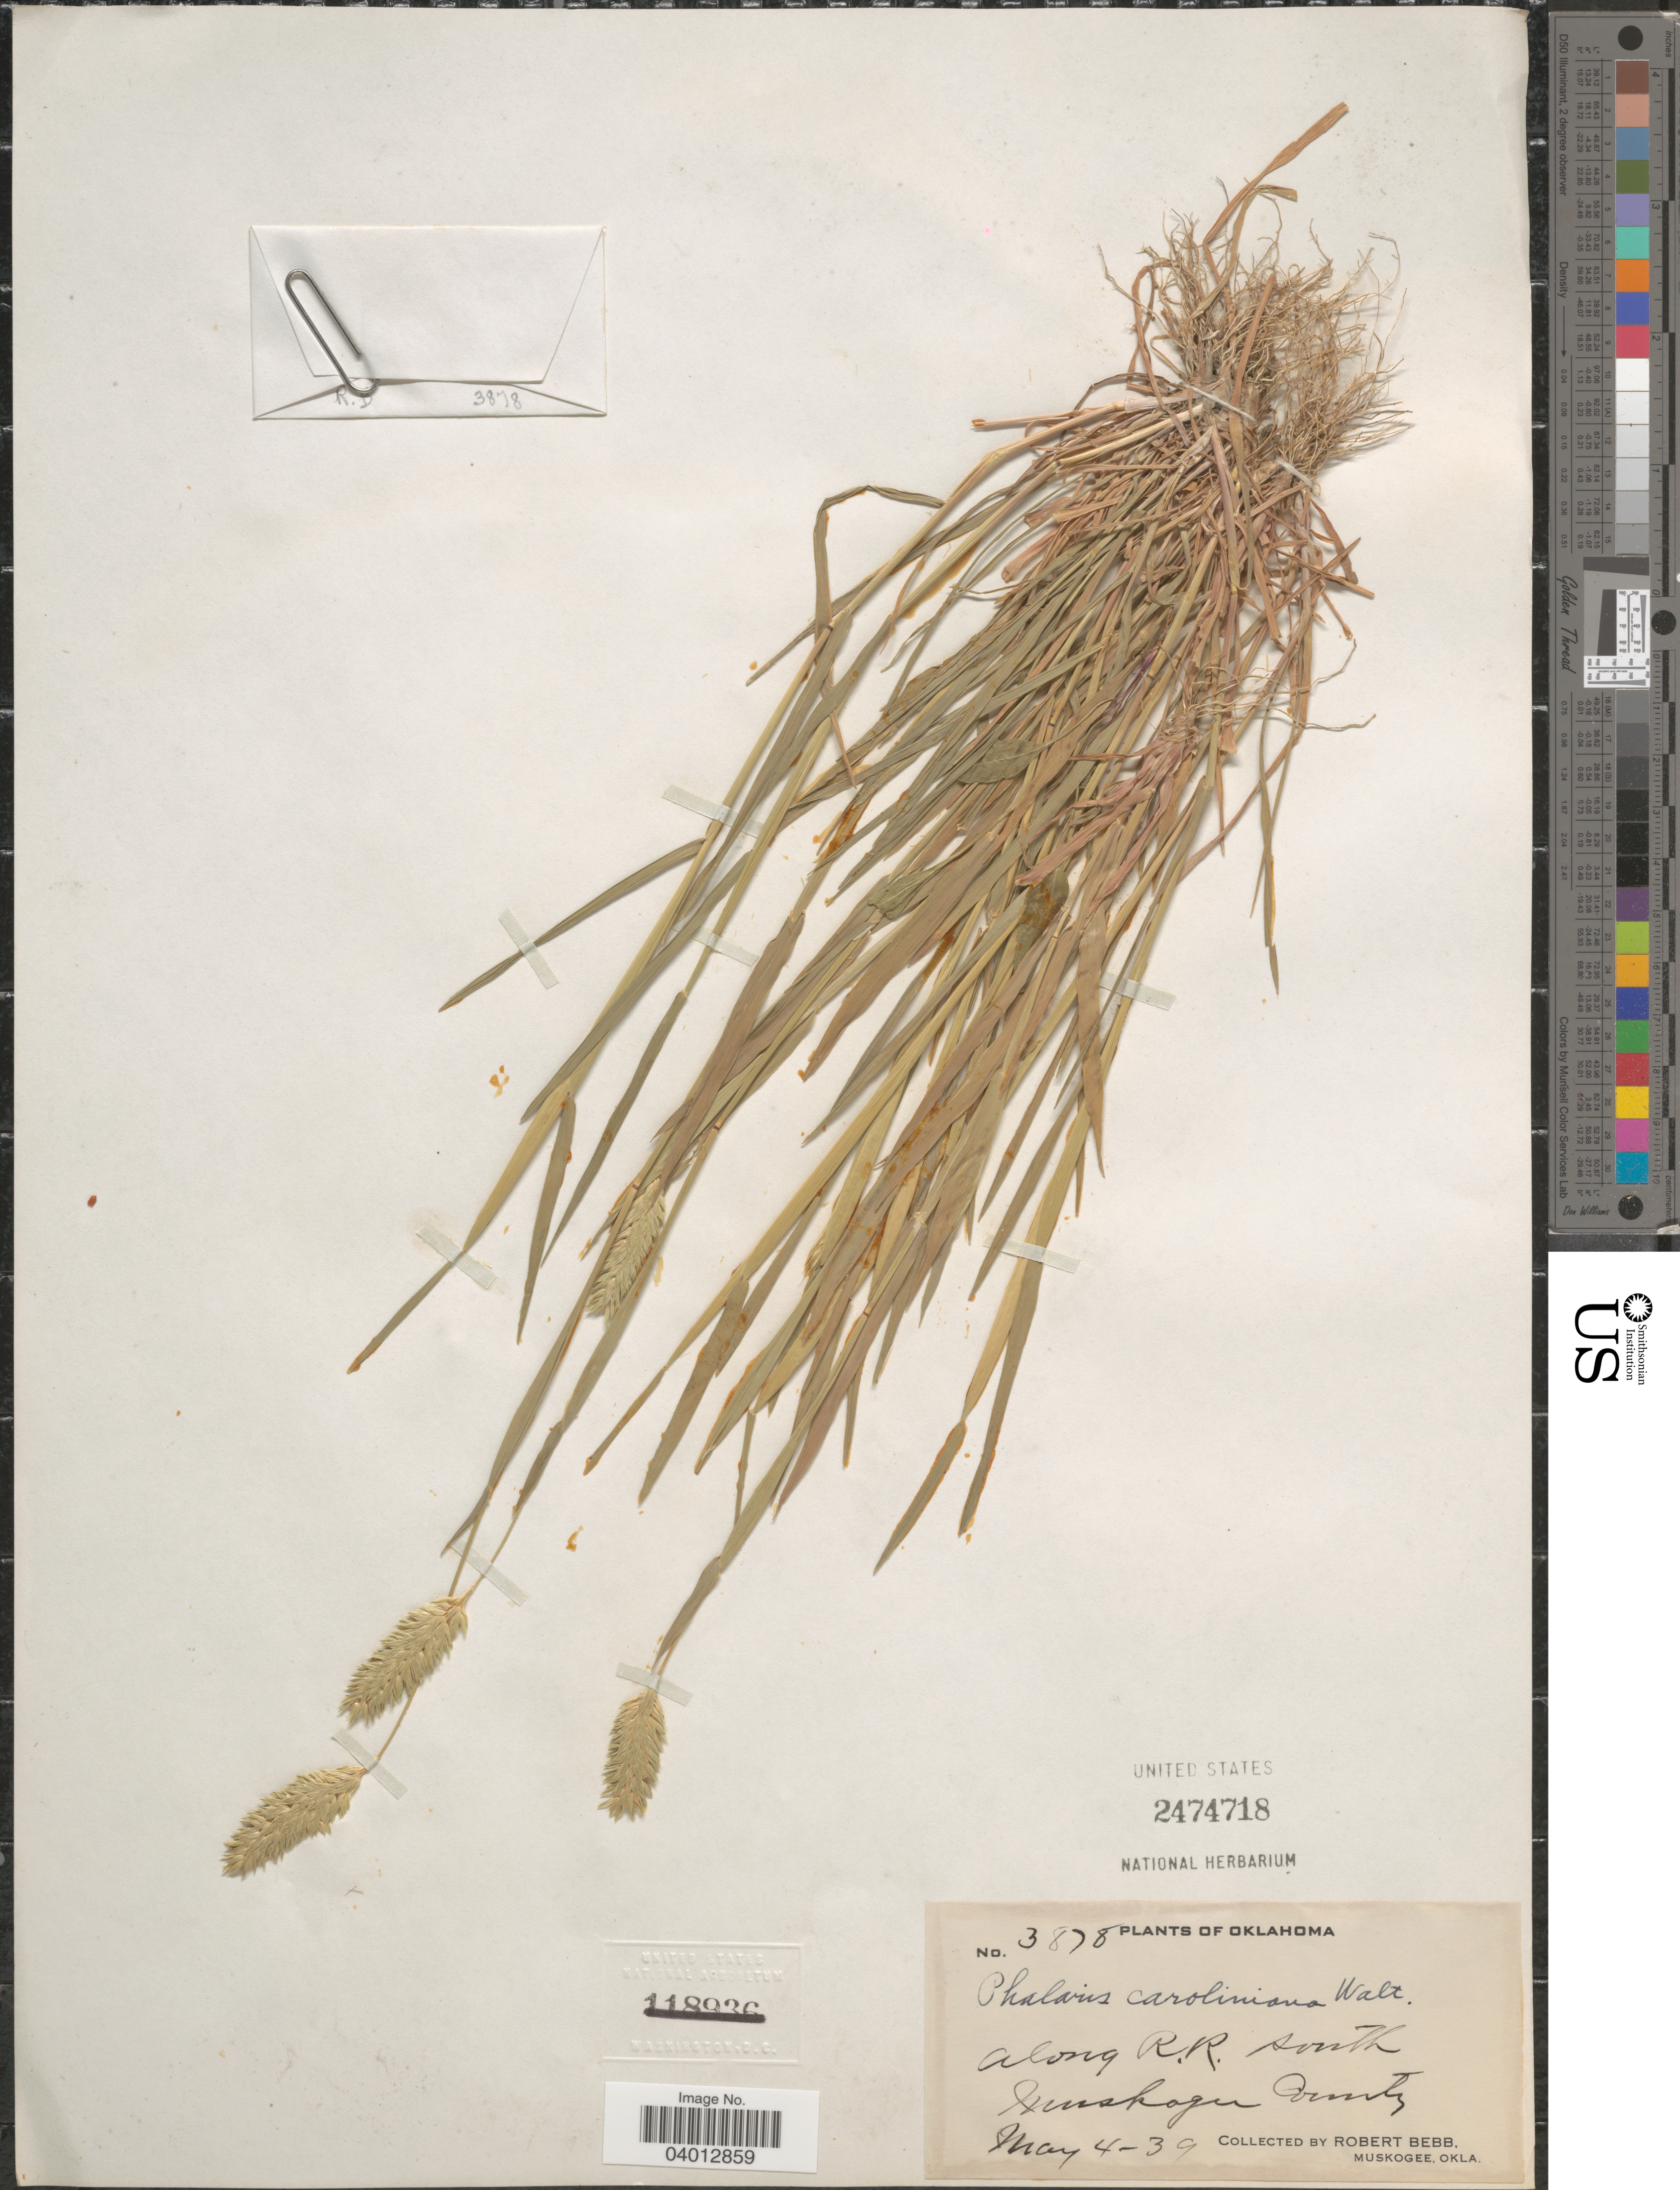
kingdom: Plantae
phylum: Tracheophyta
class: Liliopsida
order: Poales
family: Poaceae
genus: Phalaris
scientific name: Phalaris caroliniana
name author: Walter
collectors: R. Bebb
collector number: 3878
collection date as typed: Transcribed d/m/y: 4/5/39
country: United States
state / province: Oklahoma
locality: Along R. R. South Muskogee County.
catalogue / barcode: US 2474718